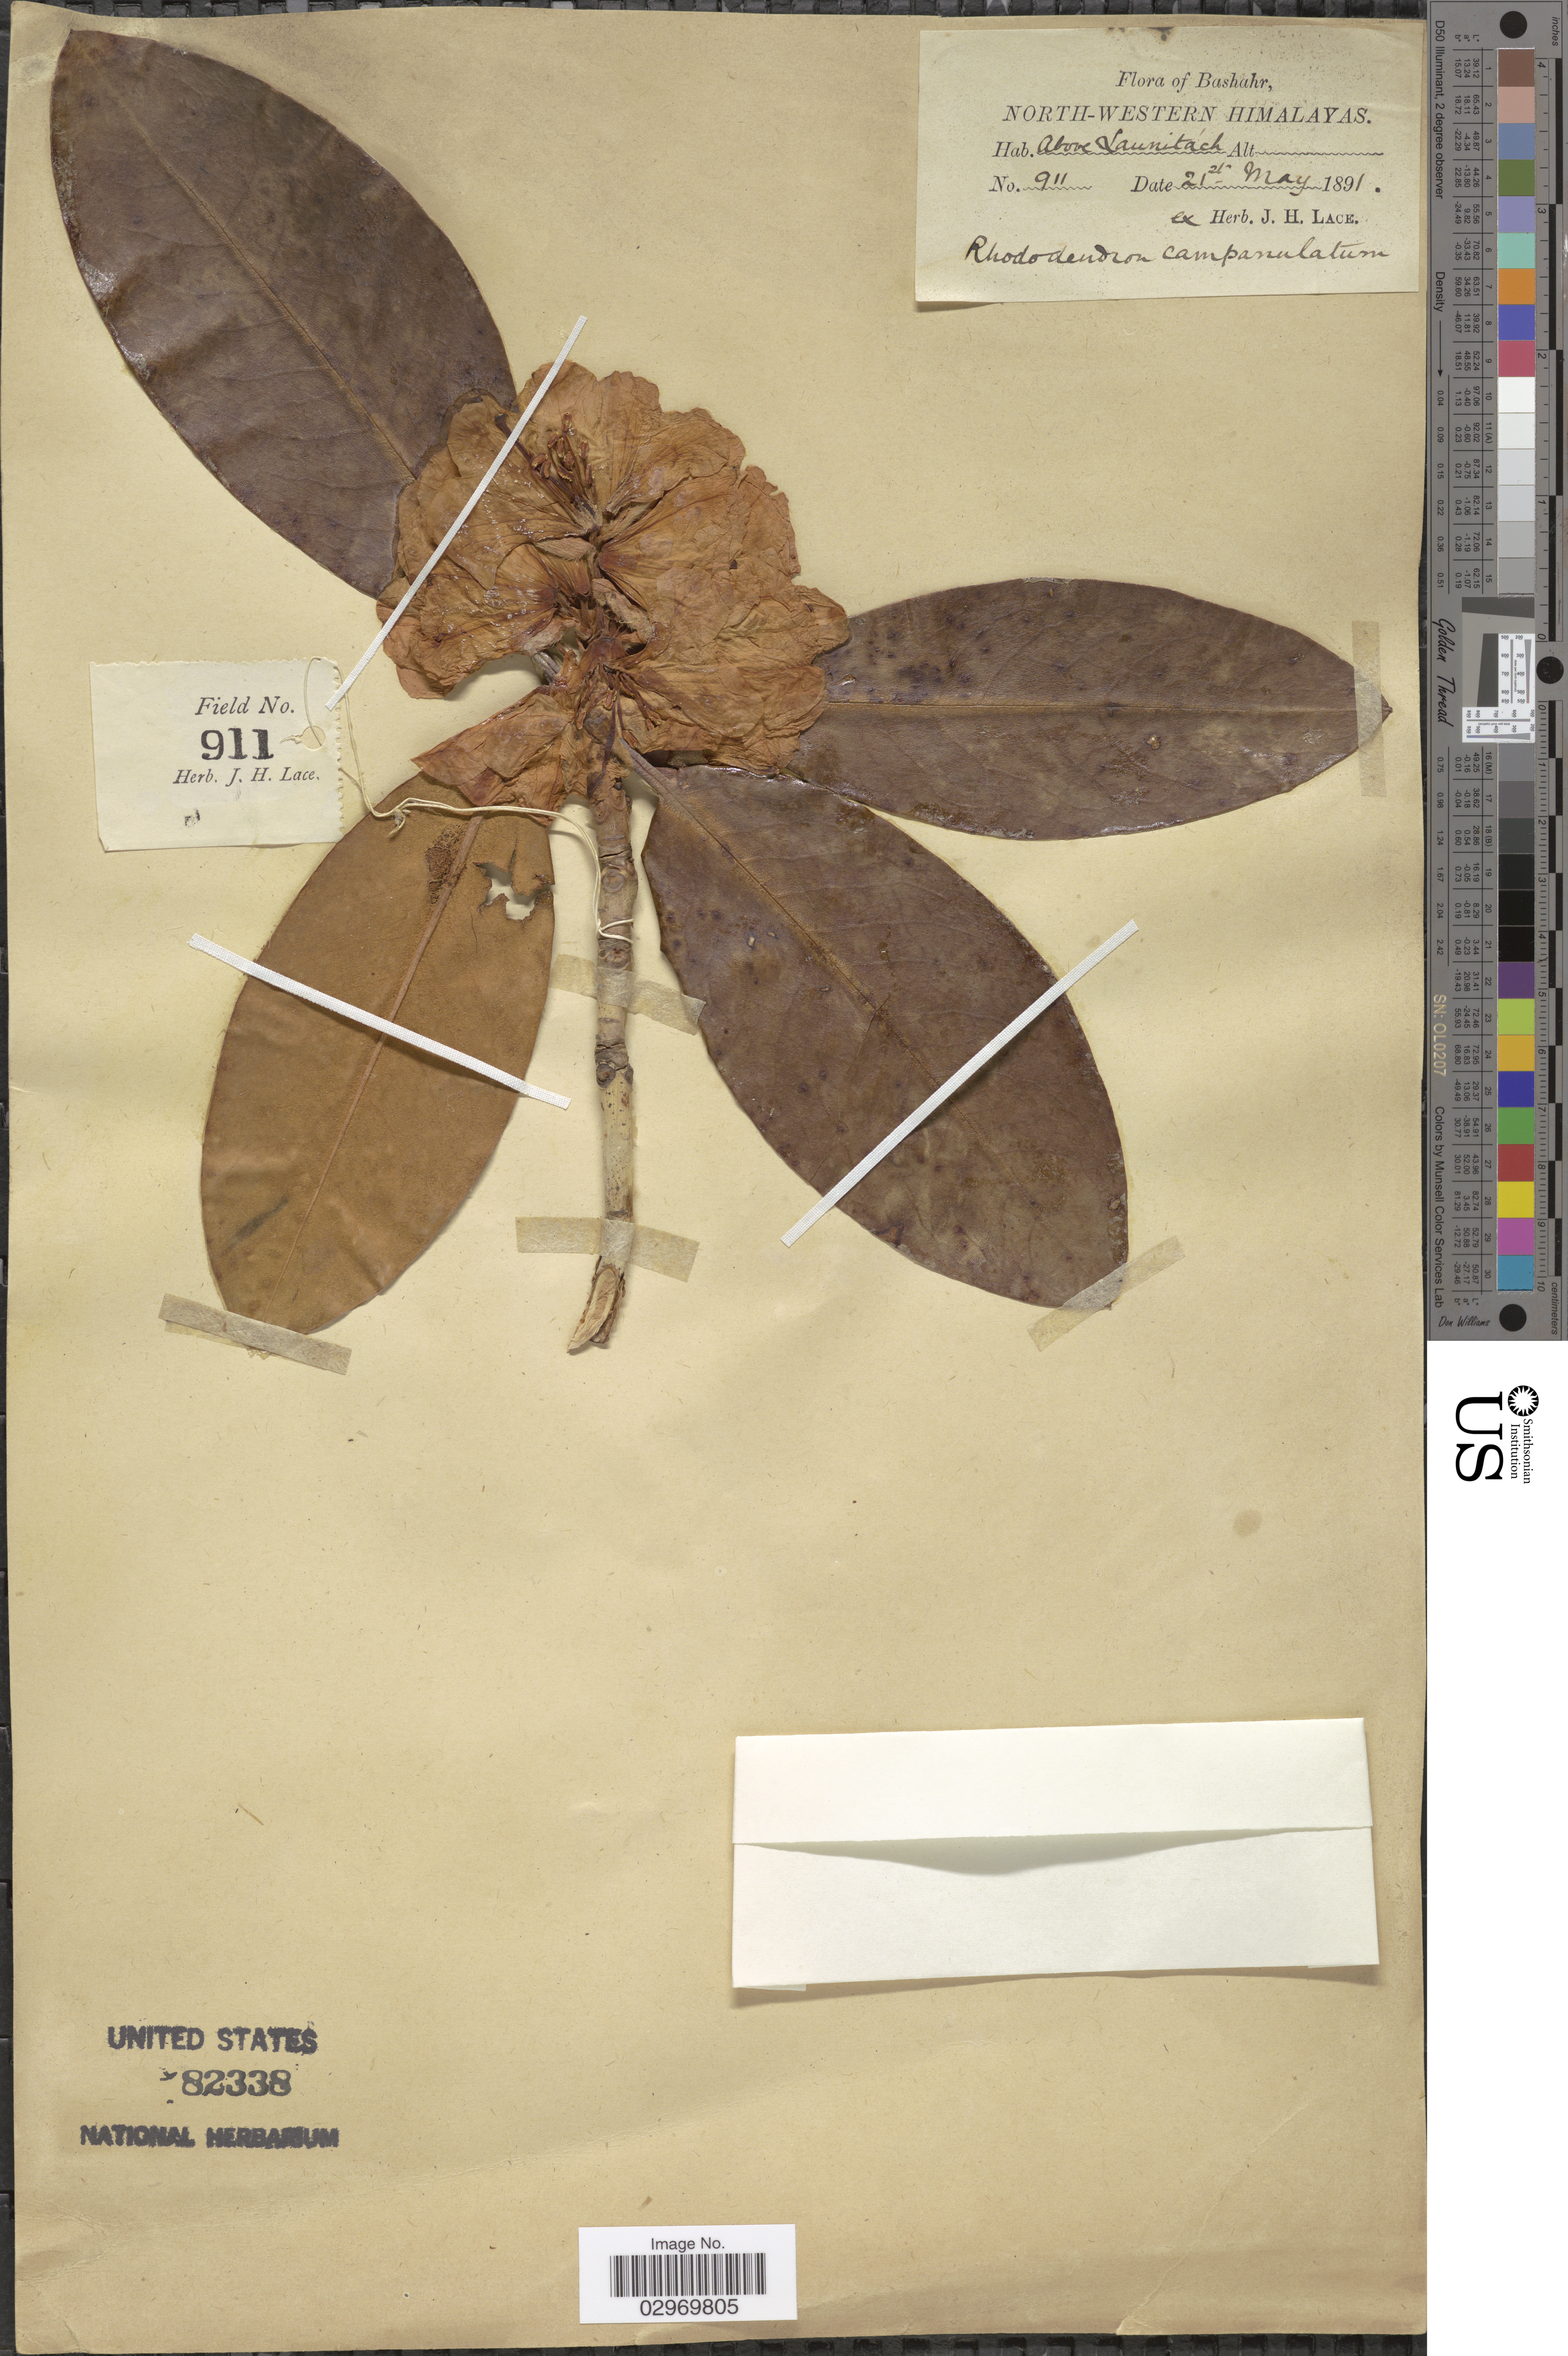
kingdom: Plantae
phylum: Tracheophyta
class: Magnoliopsida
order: Ericales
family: Ericaceae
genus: Rhododendron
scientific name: Rhododendron campanulatum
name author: D. Don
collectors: Ex herb. J. H. Lace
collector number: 911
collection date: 1891-05-21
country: India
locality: North-Western Himalayas. Above Saunitach. [interpreted]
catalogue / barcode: US 82338